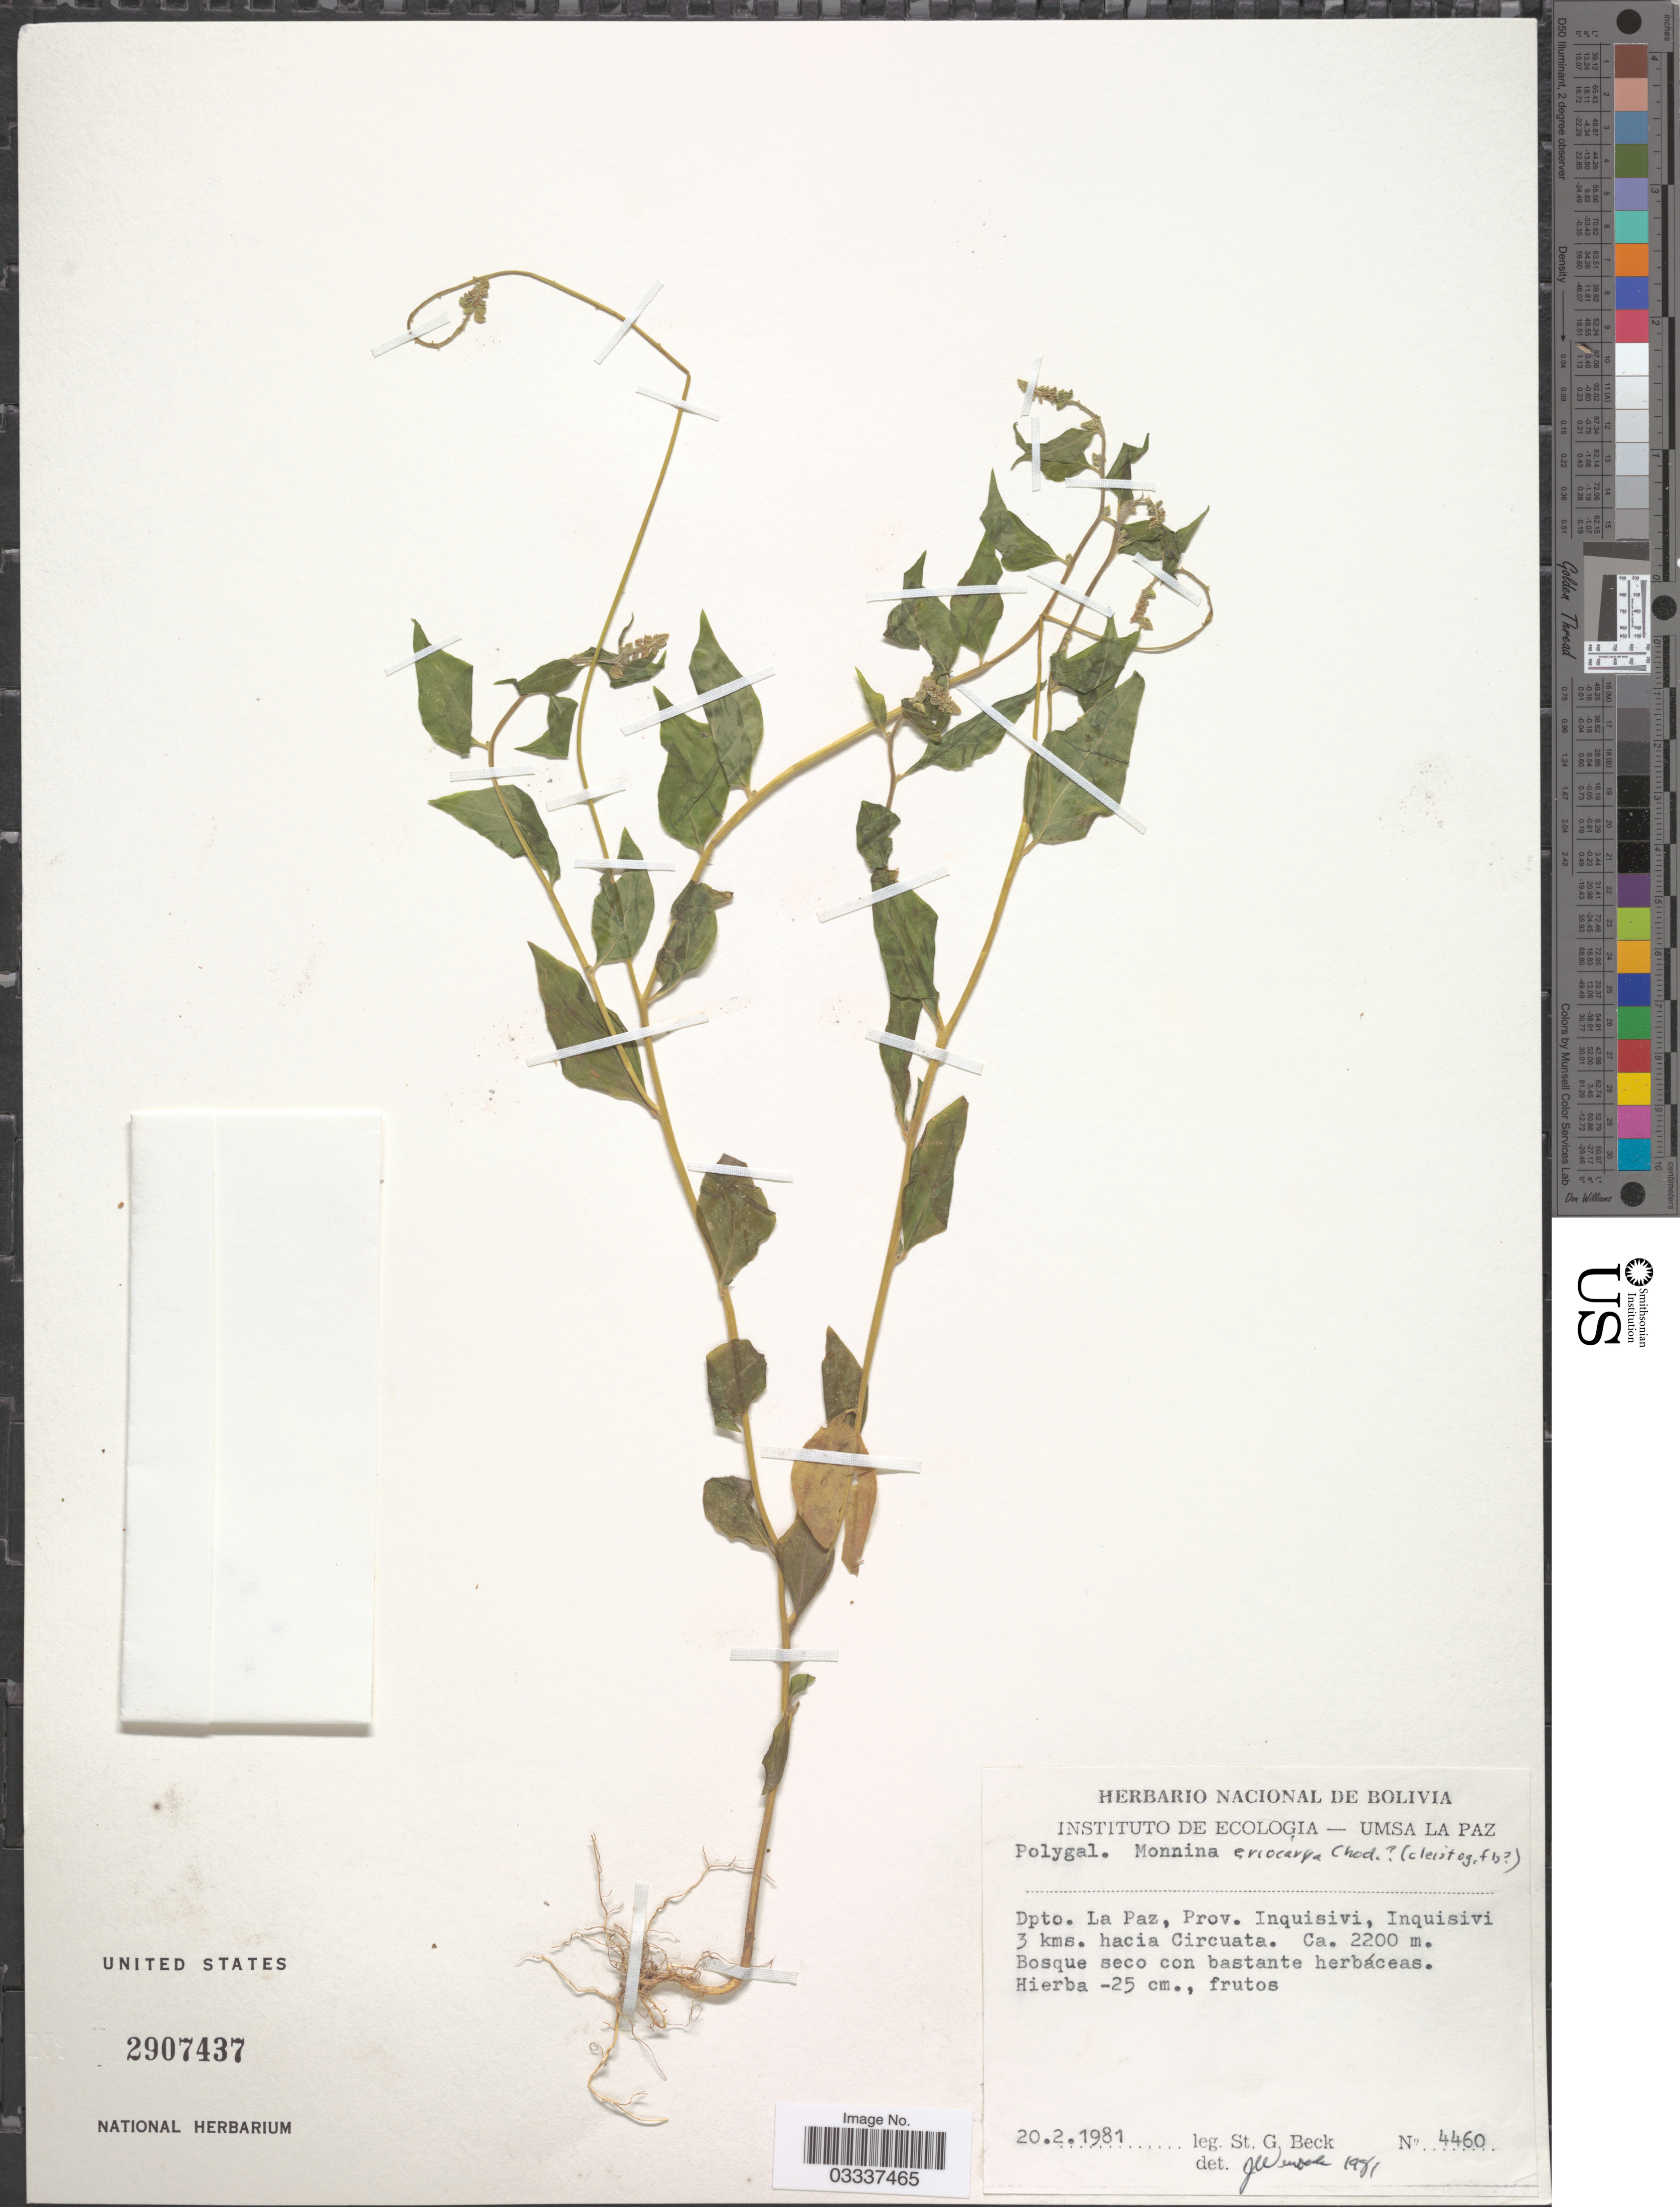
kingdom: Plantae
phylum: Tracheophyta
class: Magnoliopsida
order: Fabales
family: Polygalaceae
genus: Monnina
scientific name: Monnina erioclada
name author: Gand.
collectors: S. G. Beck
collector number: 4460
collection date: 1981-02-20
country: Bolivia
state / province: La Paz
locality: Dpto. La Paz, Prov. Inquisivi, Inquisivi 3 kms. hacia Circuata.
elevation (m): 2200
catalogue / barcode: US 2907437